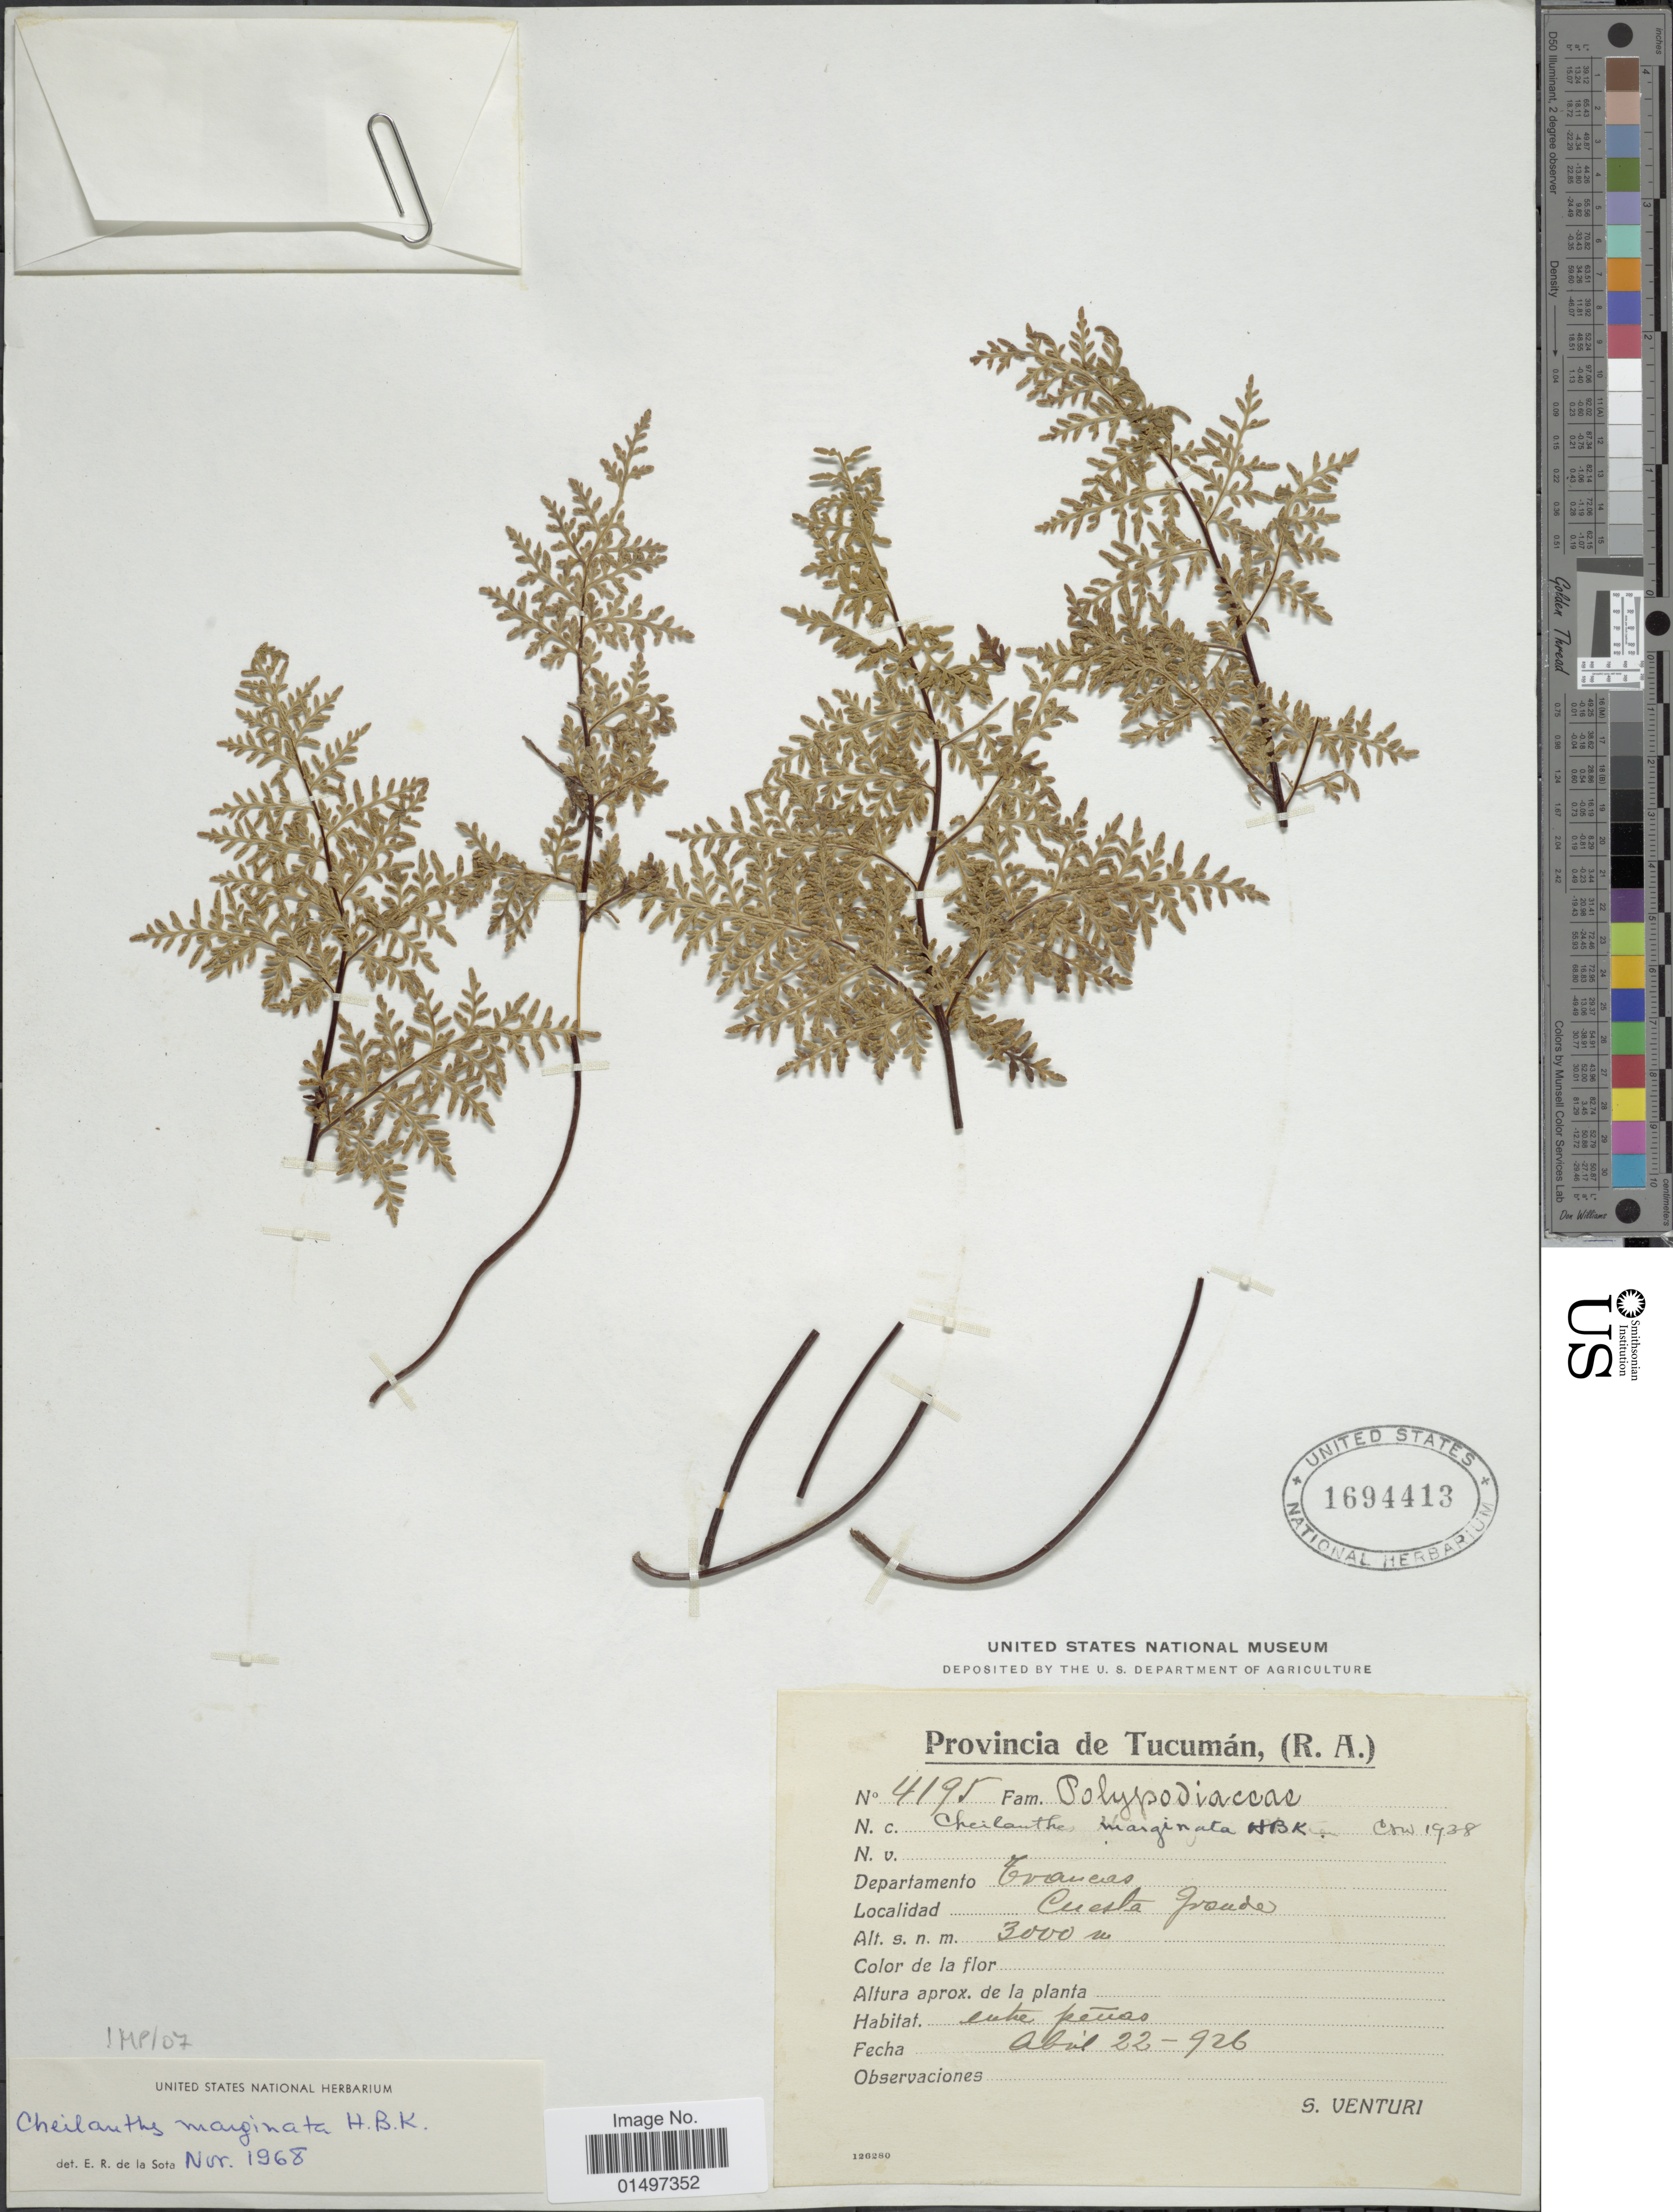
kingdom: Plantae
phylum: Tracheophyta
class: Polypodiopsida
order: Polypodiales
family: Pteridaceae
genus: Gaga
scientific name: Gaga marginata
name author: (Kunth) Fay W. Li & Windham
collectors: S. Venturi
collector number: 4195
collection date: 1926-04-22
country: Argentina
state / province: Tucuman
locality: Provincia de Tucuman, (R. A.). Departamento Crancas. Cuesta Grande.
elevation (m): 3000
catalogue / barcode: US 1694413